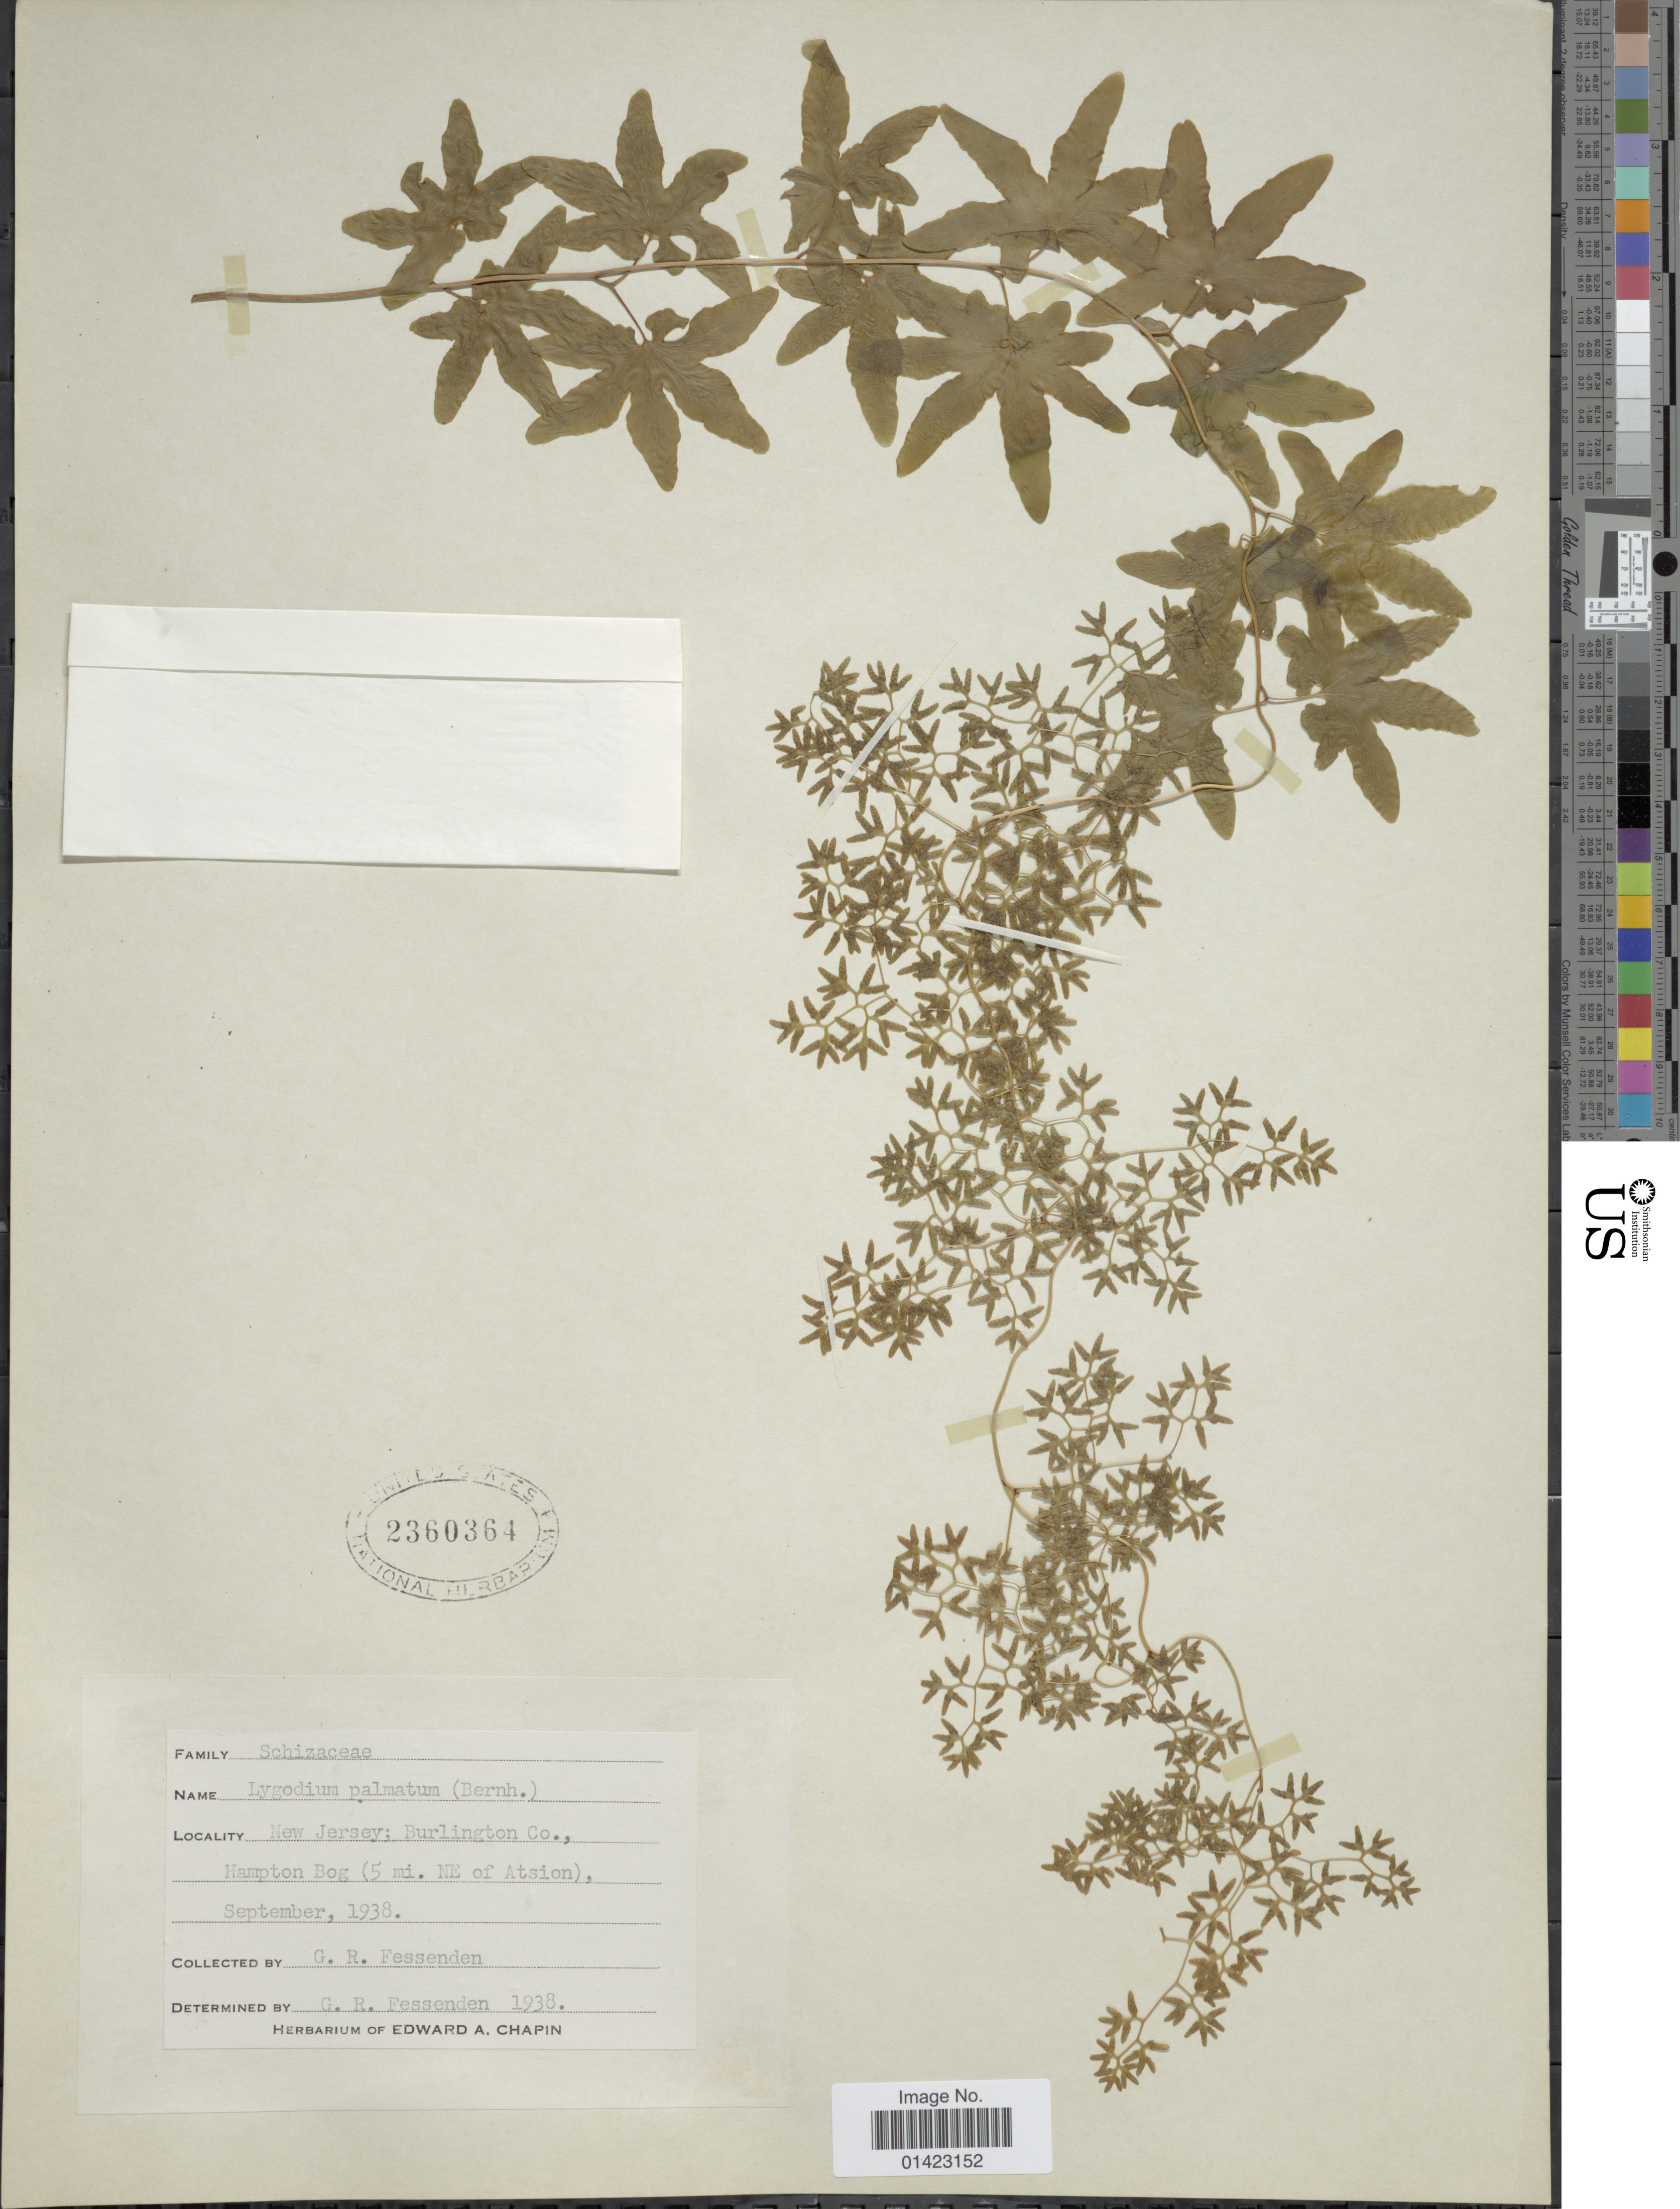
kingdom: Plantae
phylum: Tracheophyta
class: Polypodiopsida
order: Schizaeales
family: Lygodiaceae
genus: Lygodium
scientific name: Lygodium palmatum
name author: (Bernh.) Sw.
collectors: G. Fessenden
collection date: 1938-09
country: United States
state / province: New Jersey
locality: New Jersey: Burlington Co., Hampton Bog(5mi. NE of Atsion)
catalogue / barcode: US 2360364